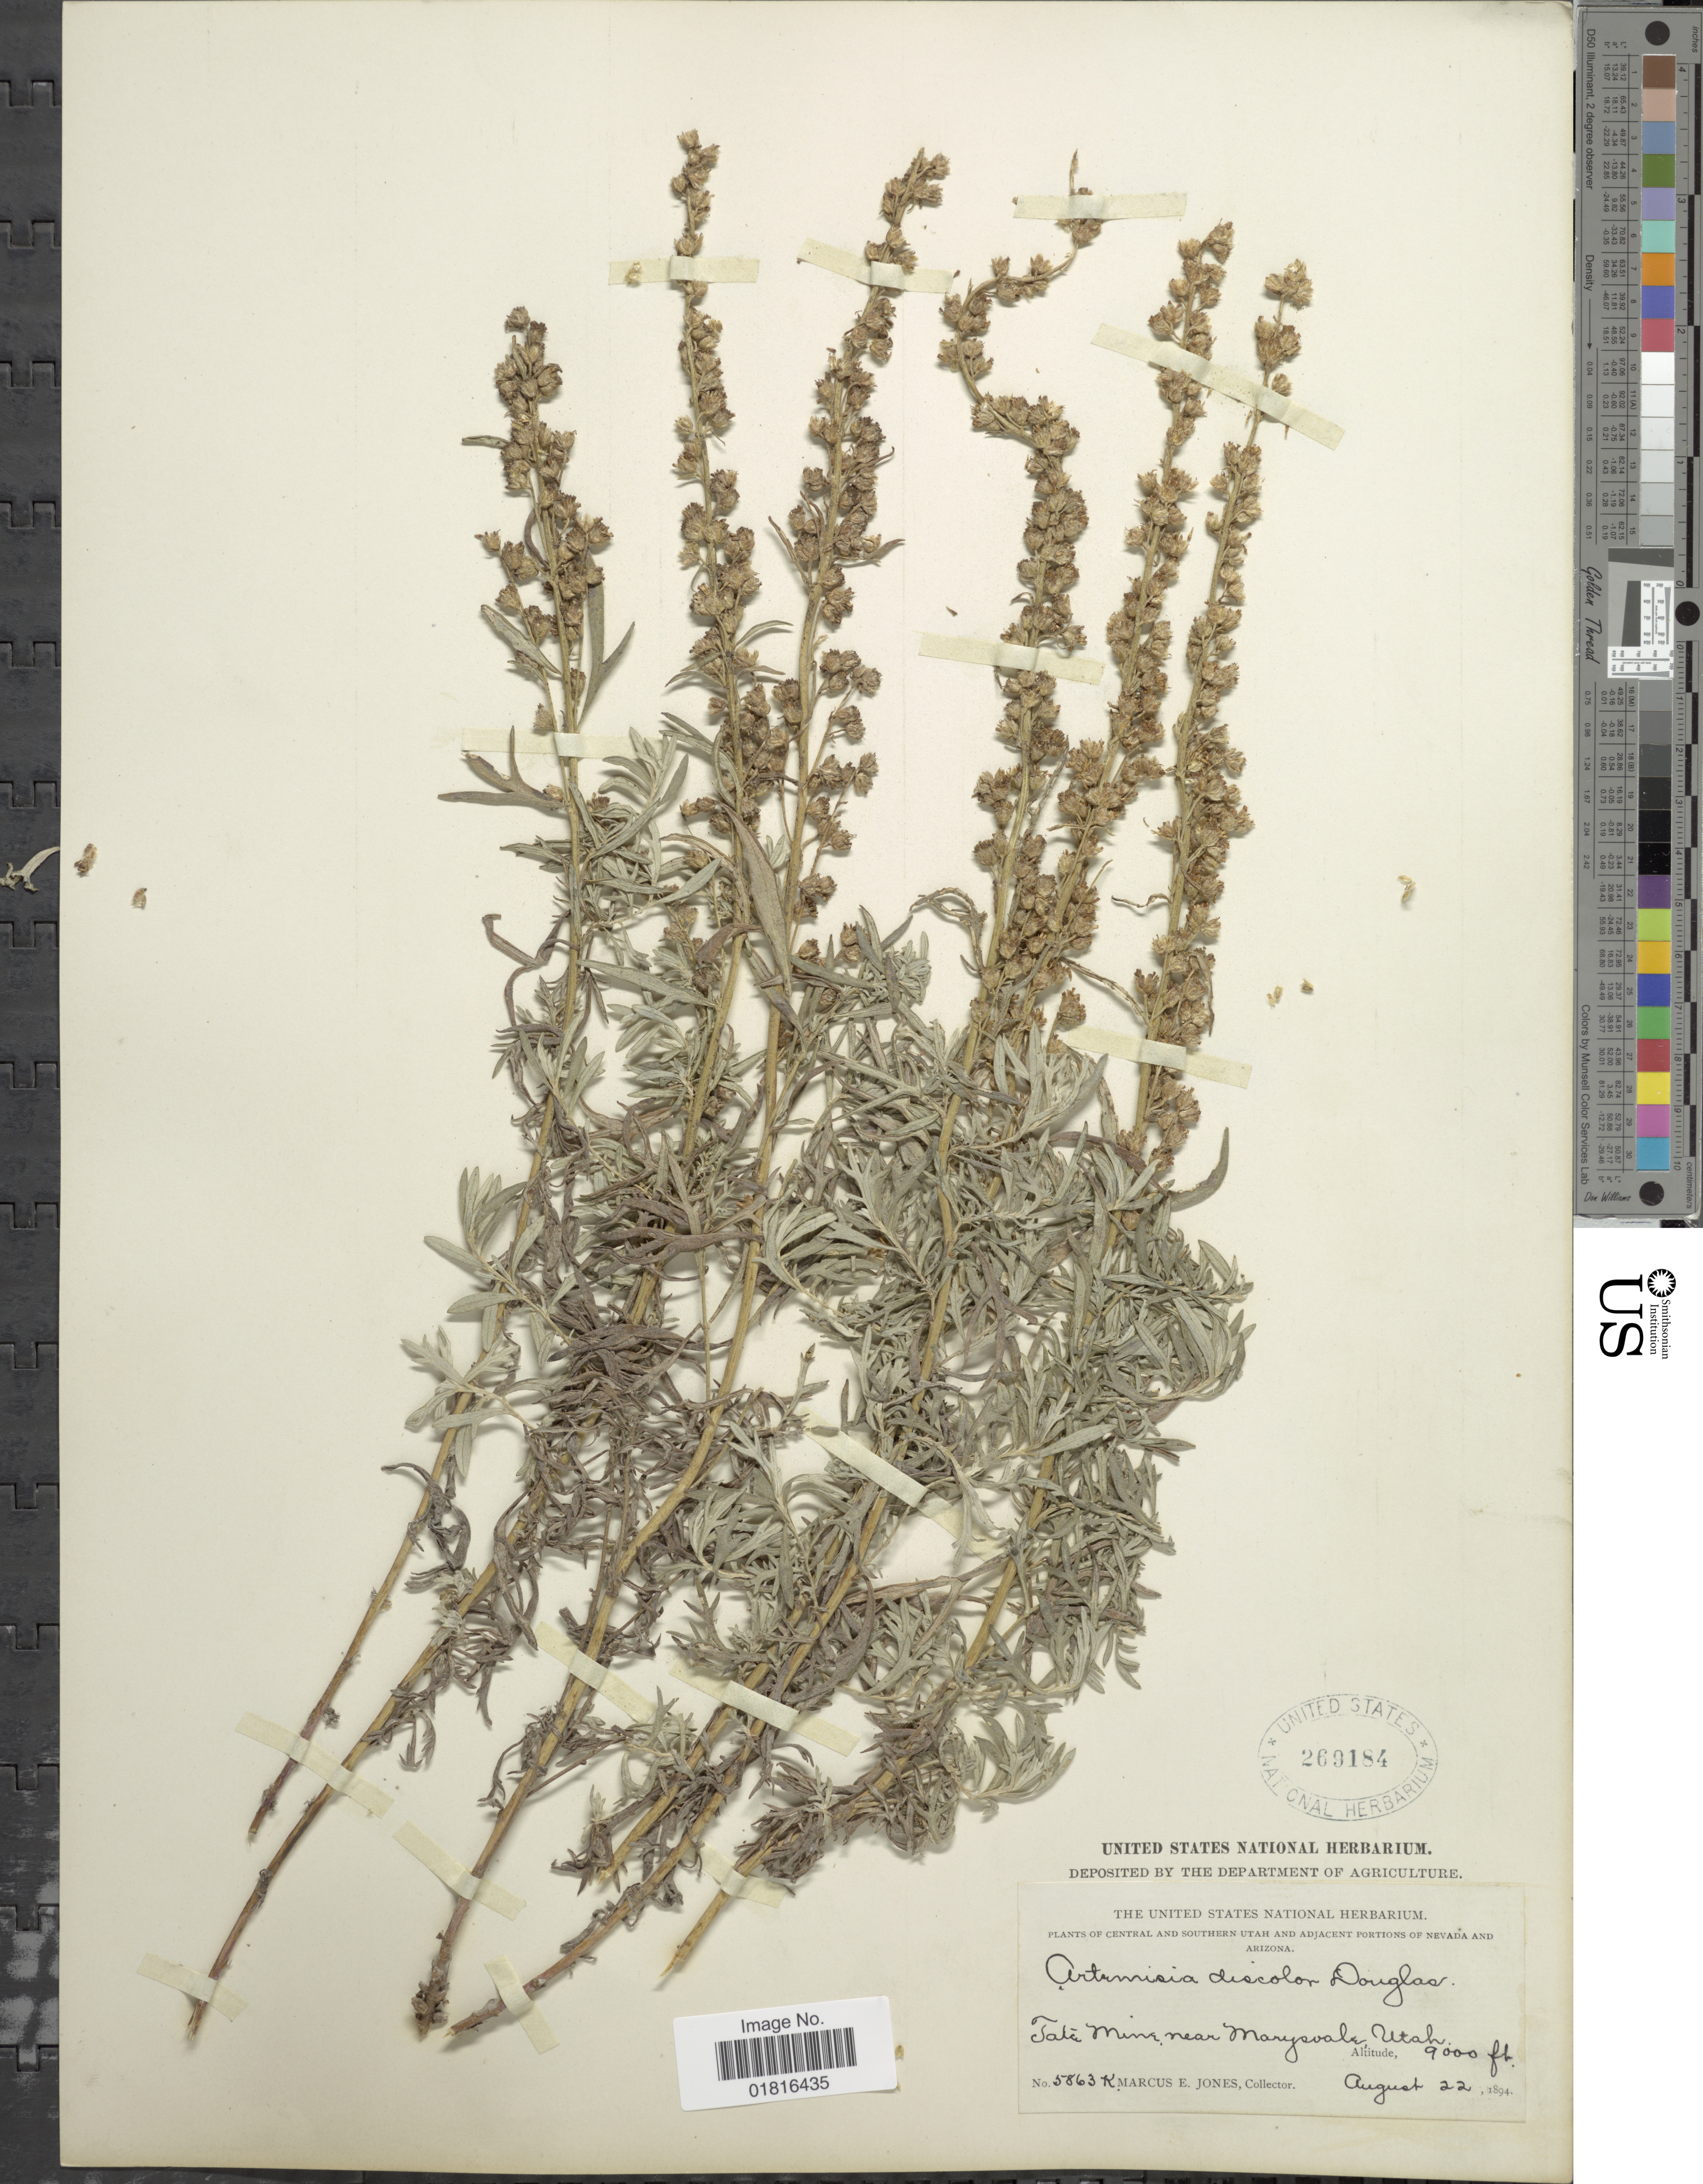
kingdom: Plantae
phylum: Tracheophyta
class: Magnoliopsida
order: Asterales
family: Asteraceae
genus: Artemisia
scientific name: Artemisia michauxiana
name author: Besser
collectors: M. E. Jones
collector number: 5863K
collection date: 1894-08-22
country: United States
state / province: Utah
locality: Central and Southern Utah and Adjacent Portions of Nevada and Arizona, Tate Mine, near Marysvale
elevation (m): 2743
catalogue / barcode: US 269184